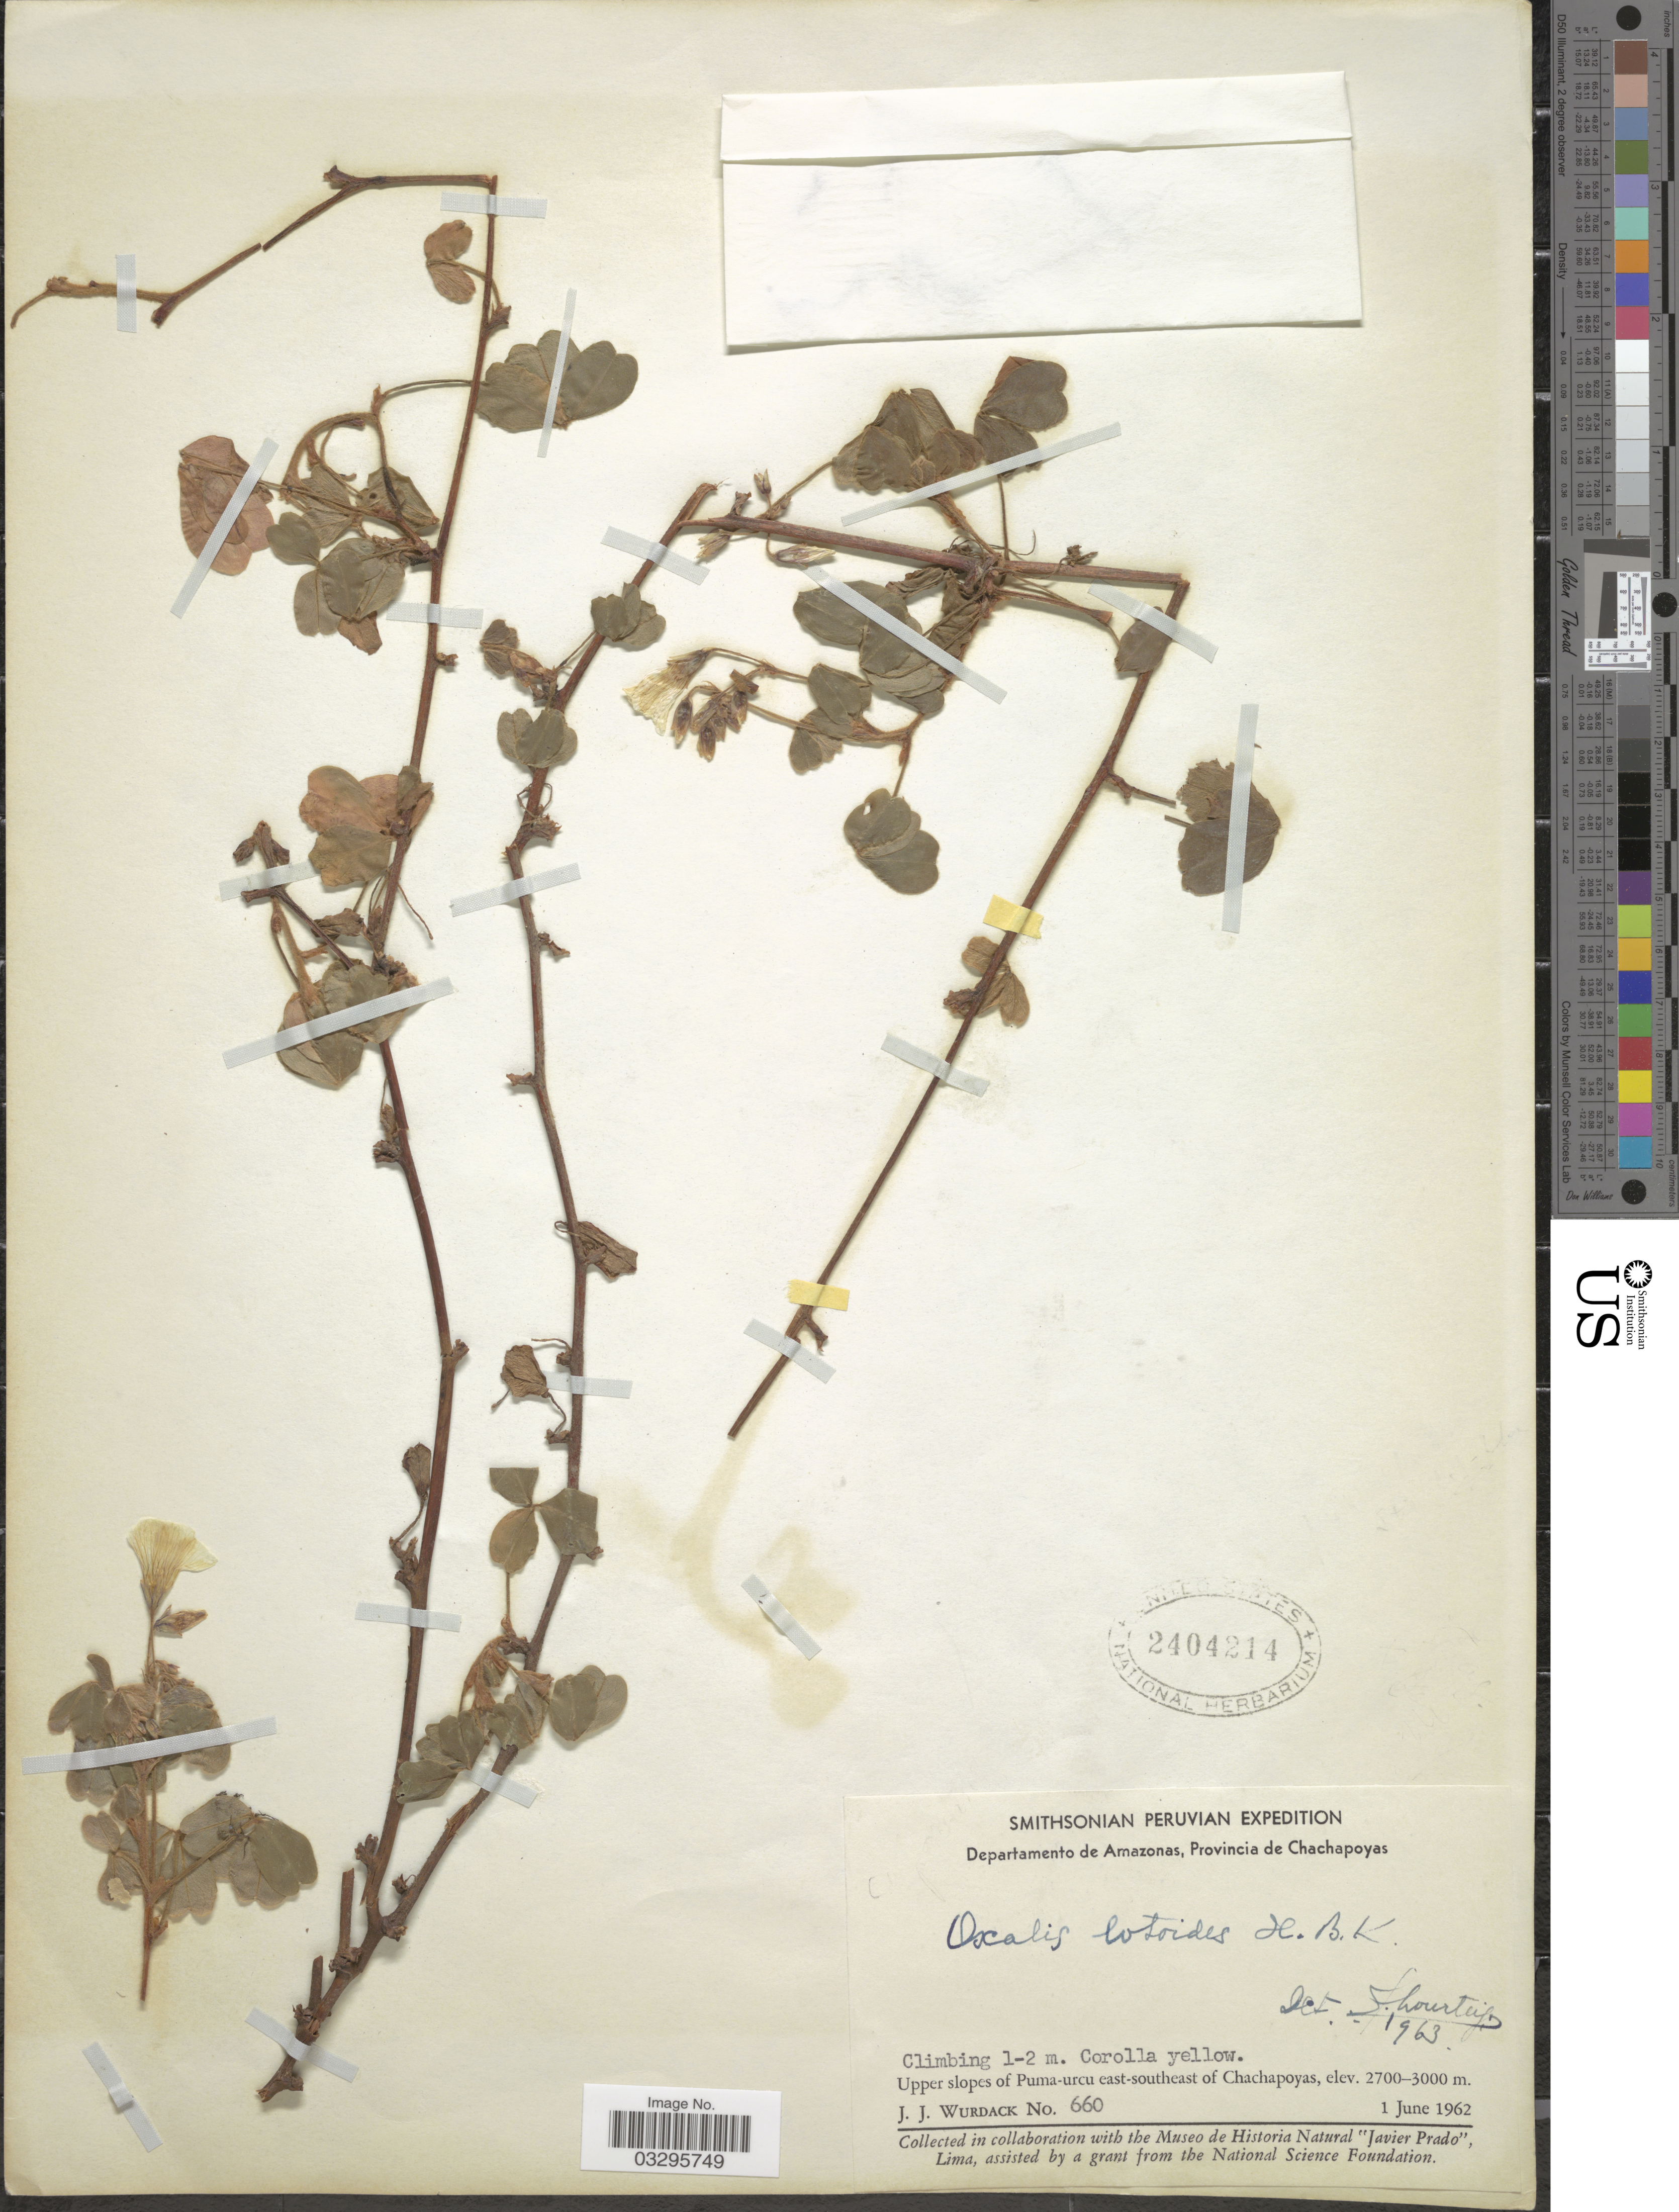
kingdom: Plantae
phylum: Tracheophyta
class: Magnoliopsida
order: Oxalidales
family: Oxalidaceae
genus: Oxalis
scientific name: Oxalis lotoides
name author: Kunth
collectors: J. J. Wurdack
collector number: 660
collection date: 1962-06-01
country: Peru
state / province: Amazonas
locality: Departamento de Amazonas, Provincia de Chachapoyas, Upper slopes of Puma-urcu east-southeast of Chachapoyas.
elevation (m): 2700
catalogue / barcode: US 2404214